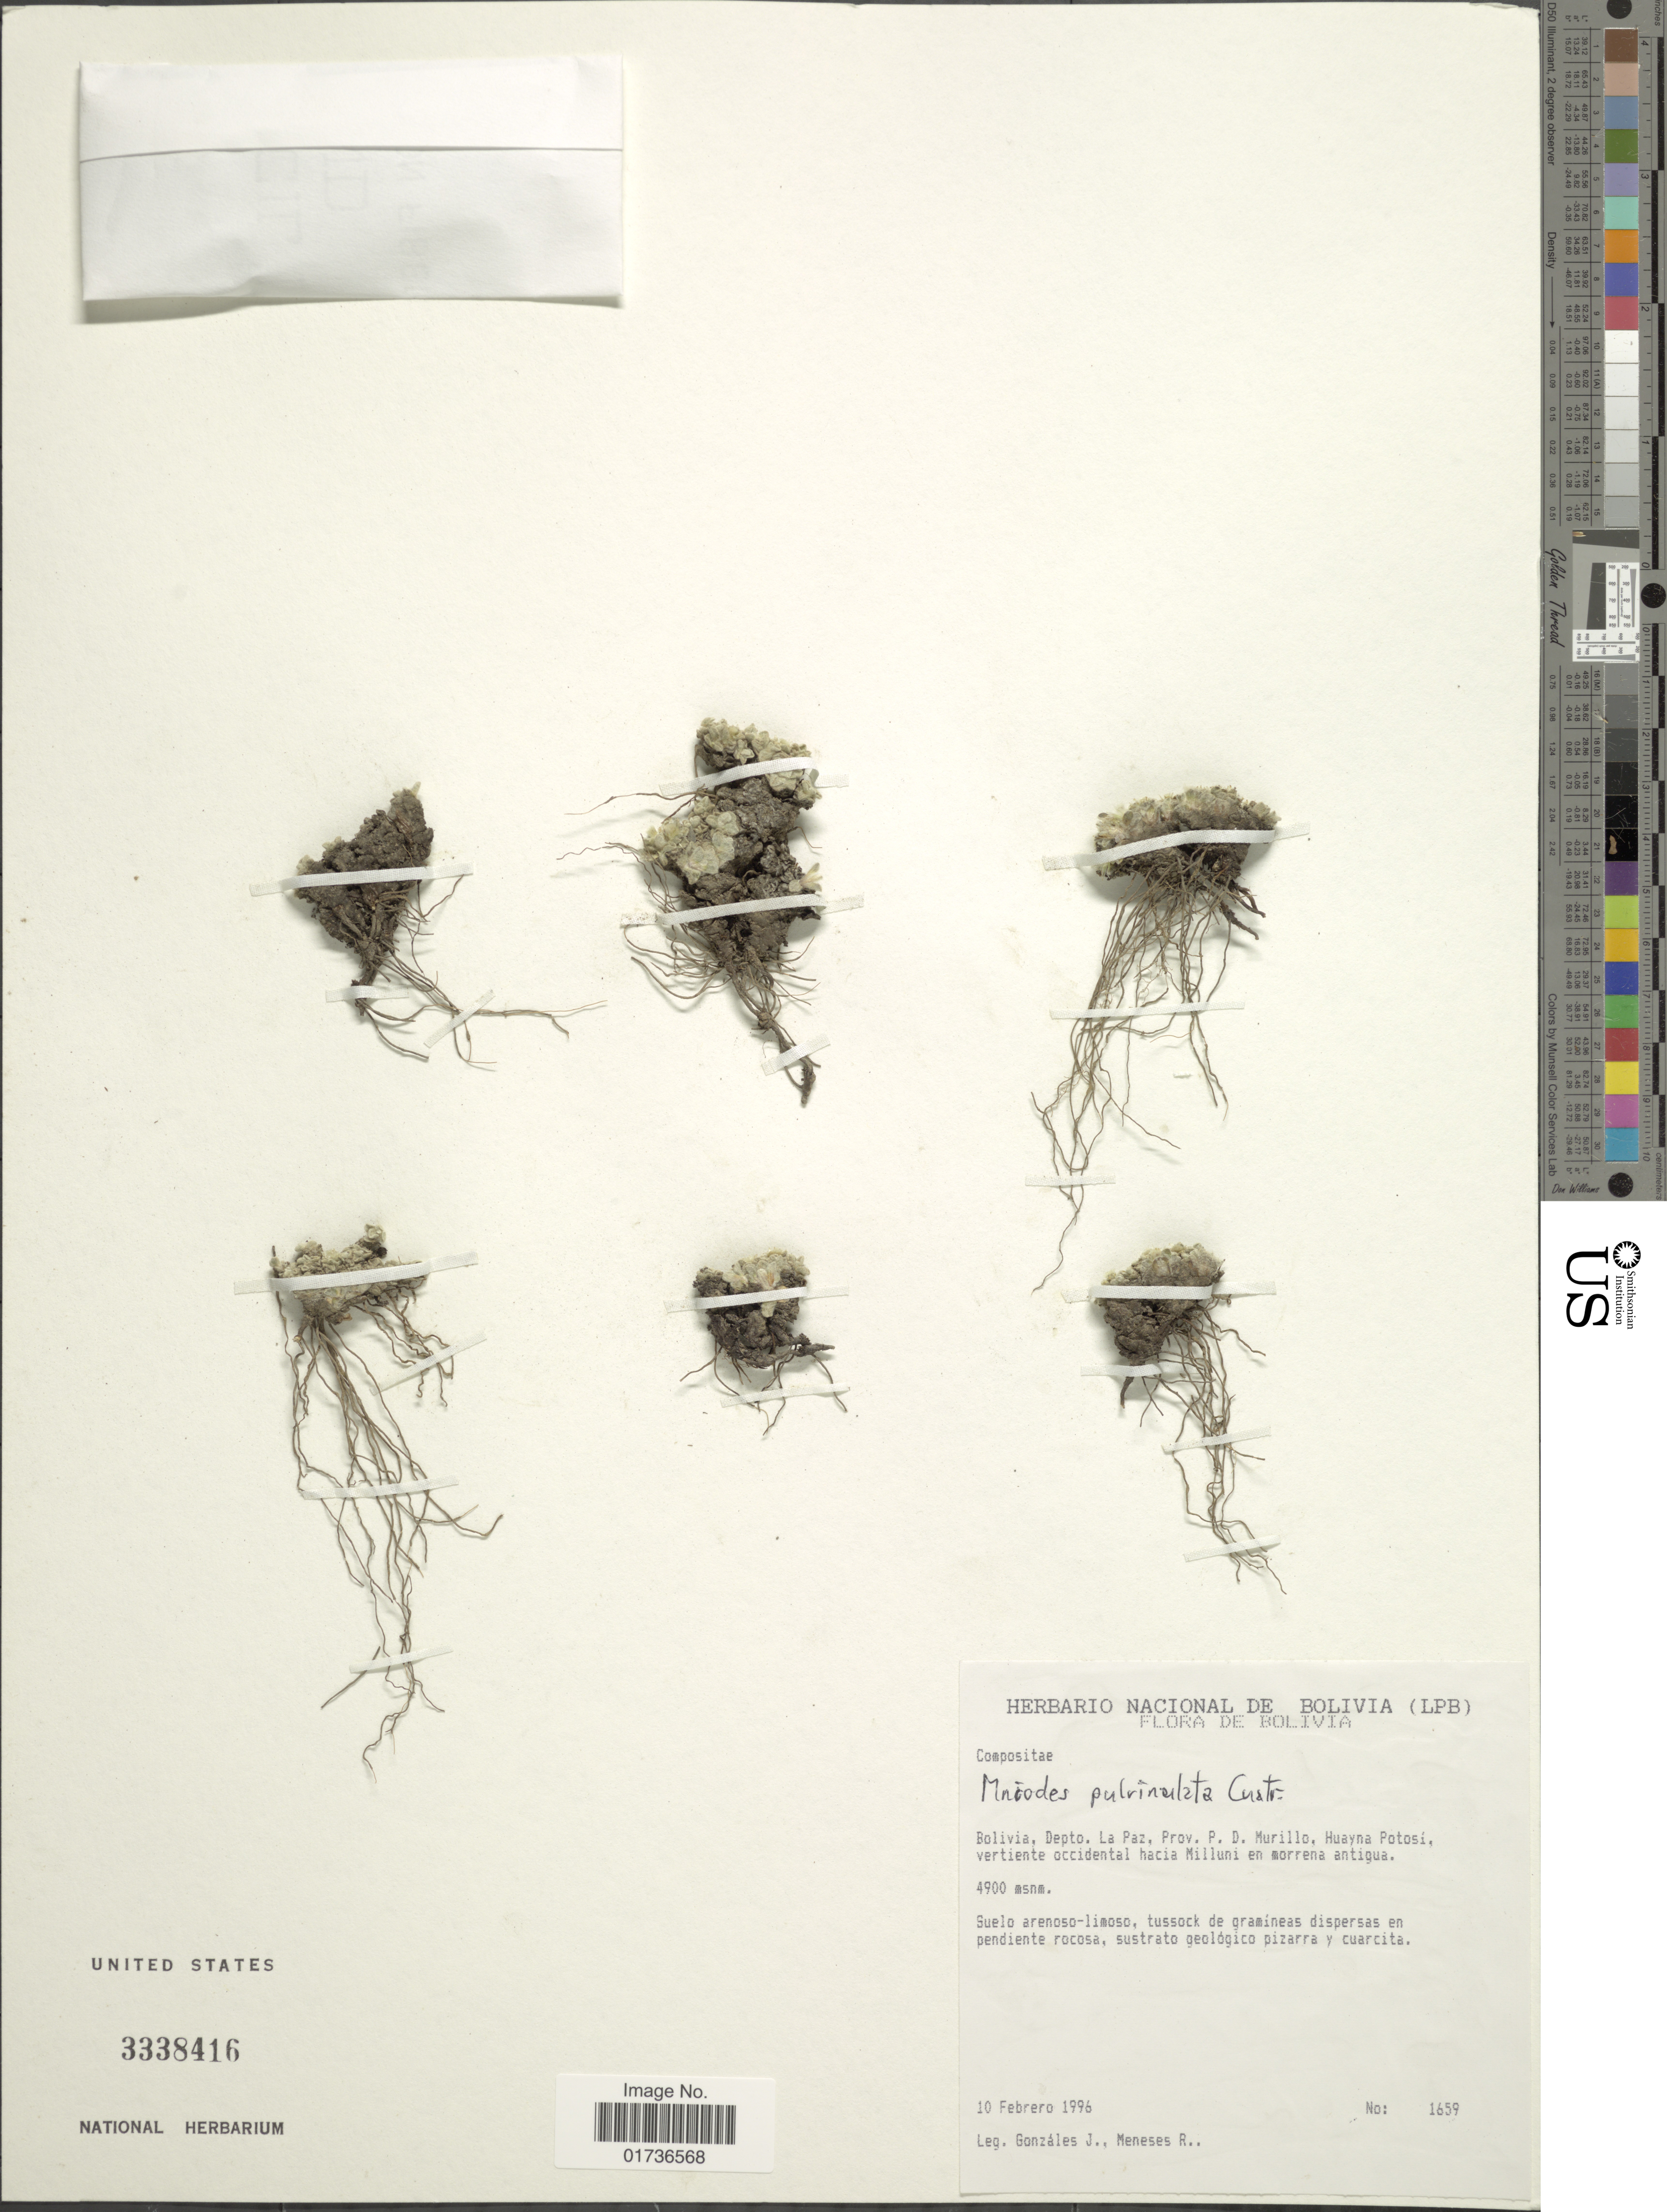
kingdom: Plantae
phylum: Tracheophyta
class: Magnoliopsida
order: Asterales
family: Asteraceae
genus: Belloa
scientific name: Belloa schultzii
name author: (Wedd.) Cabrera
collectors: J. Gonzales & R. I. Meneses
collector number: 1659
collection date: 1996-02-10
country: Bolivia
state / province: La Paz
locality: Depto. La Paz, Prov. P.D. Murillo, Huayna Potosi, verteinte occidental hacia Milluni en morrena antigua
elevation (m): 4900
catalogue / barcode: US 3338416